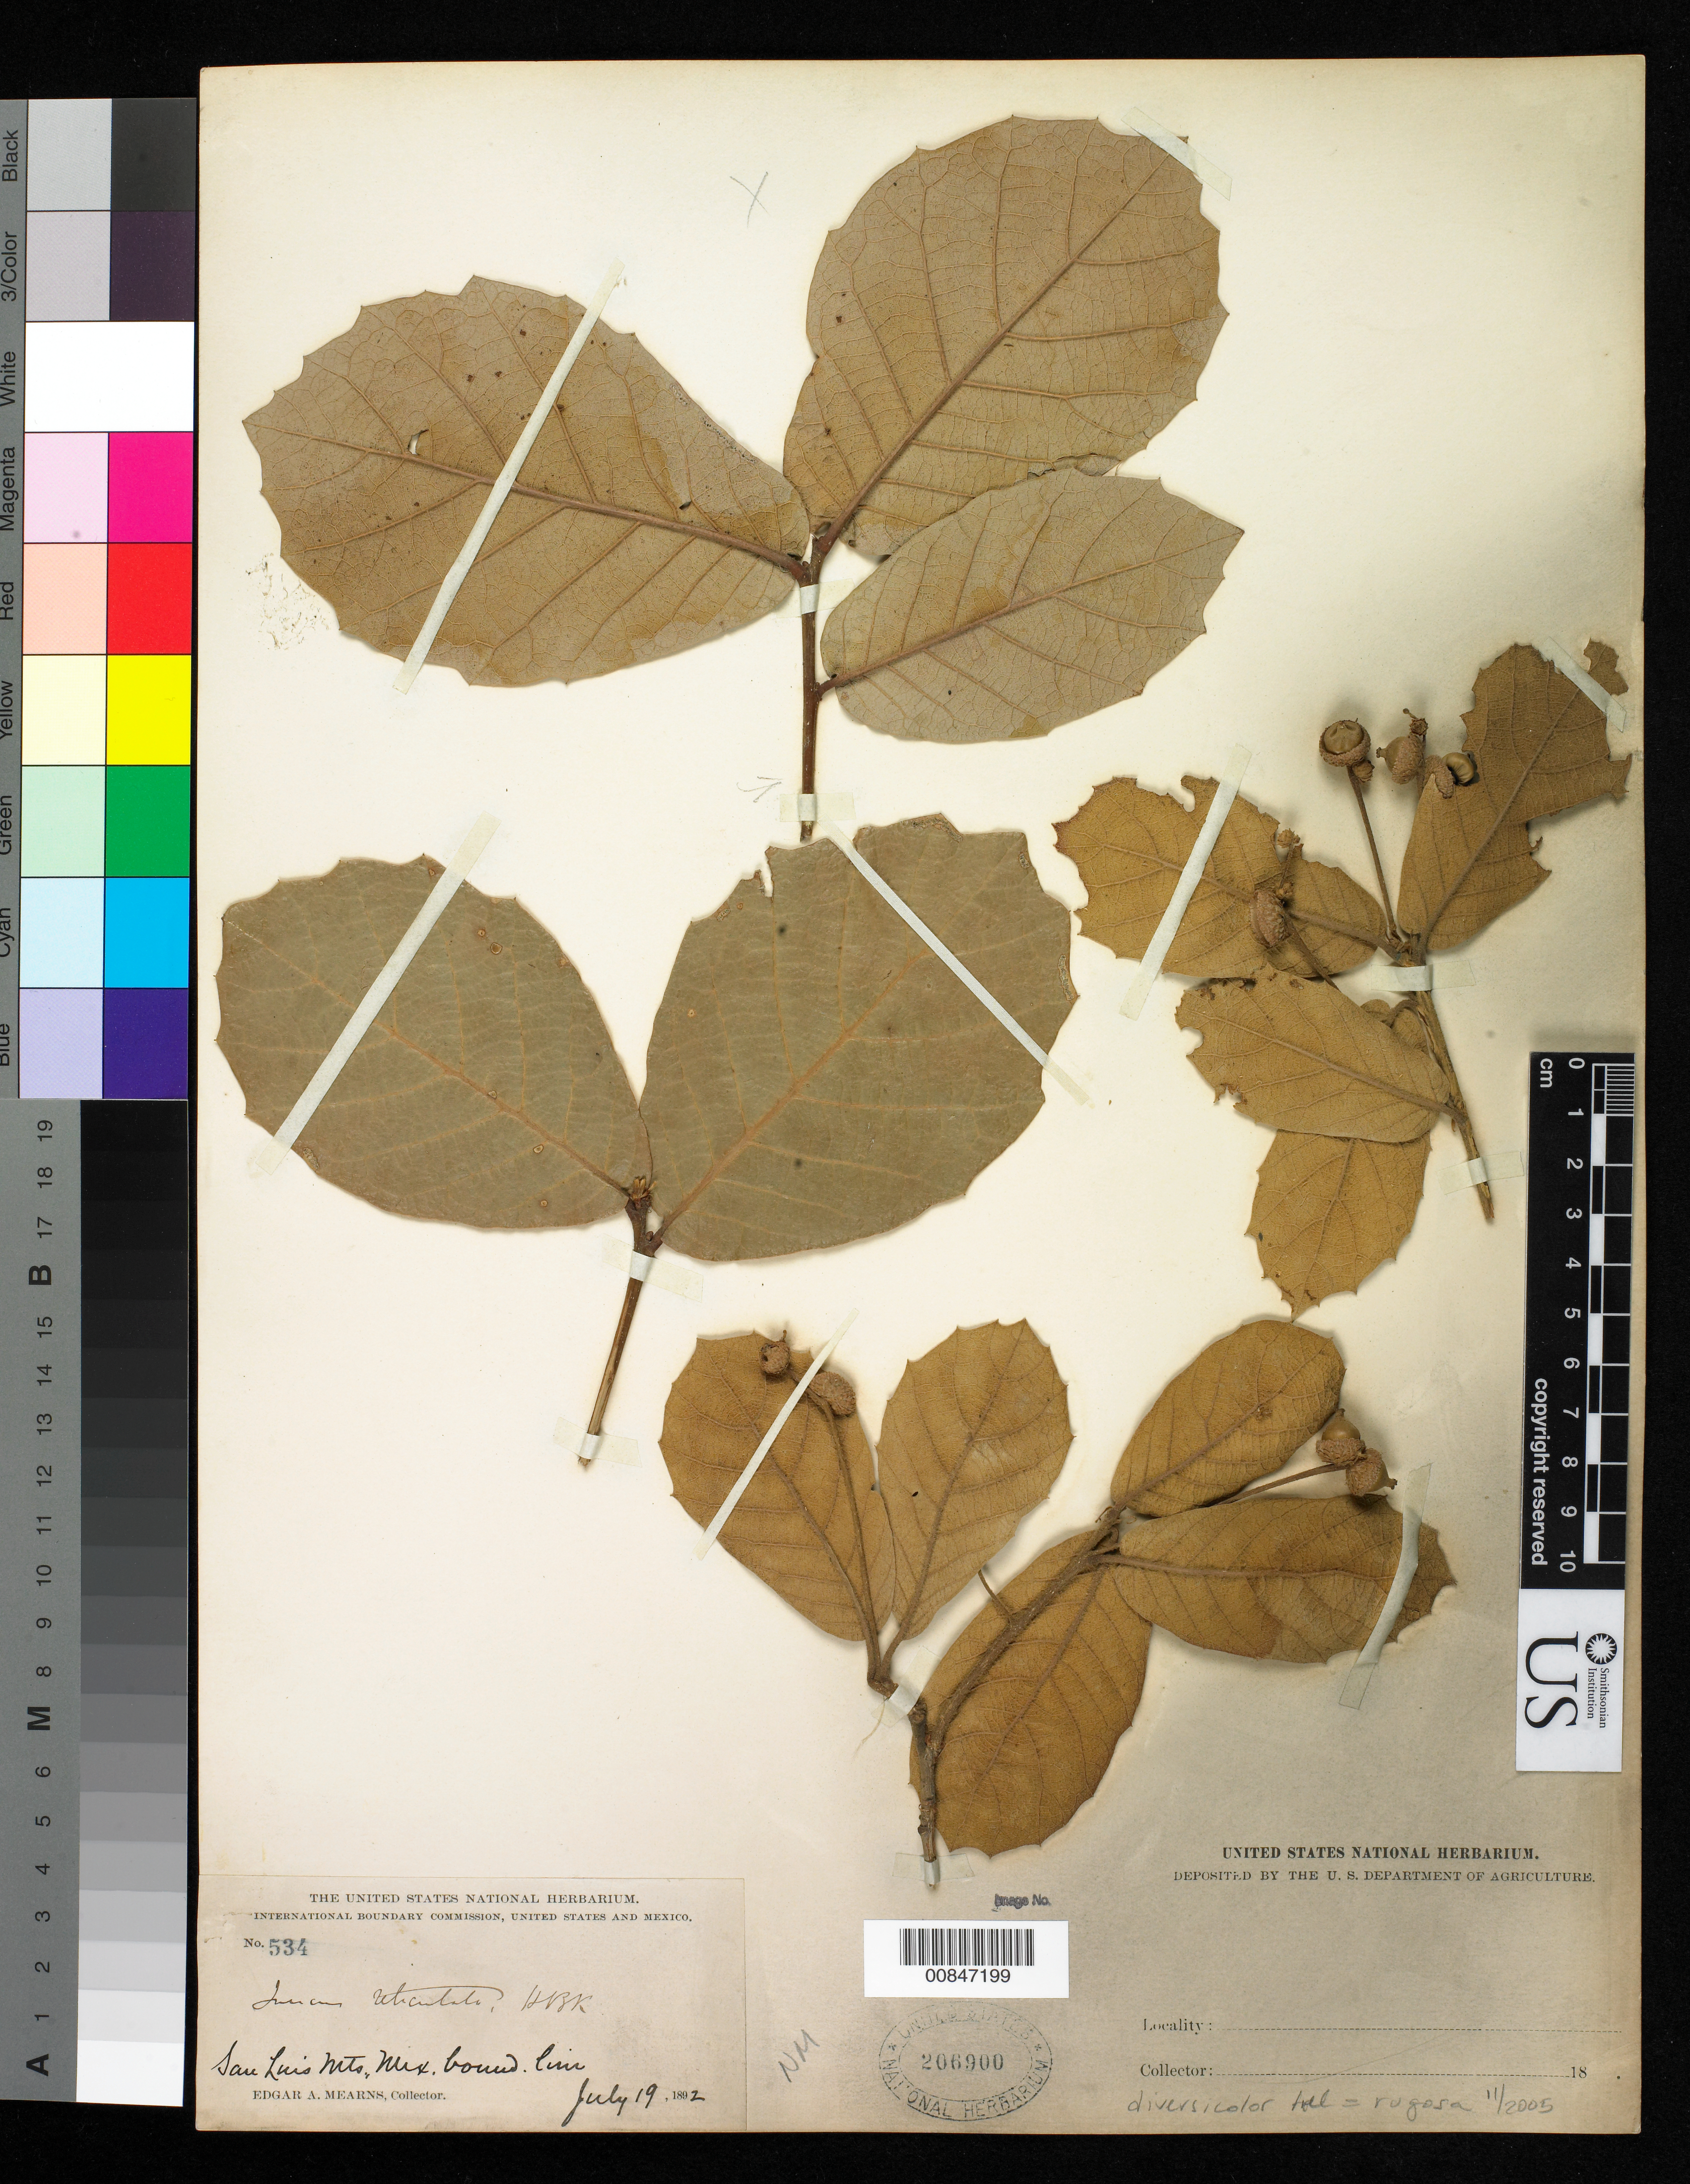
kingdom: Plantae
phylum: Tracheophyta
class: Magnoliopsida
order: Fagales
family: Fagaceae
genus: Quercus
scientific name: Quercus rugosa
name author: Née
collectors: E. A. Mearns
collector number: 534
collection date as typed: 19 Jul 1892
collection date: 1892-07-19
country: United States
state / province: New Mexico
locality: San Luis Mts., Mexican boundary line.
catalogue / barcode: US 206900